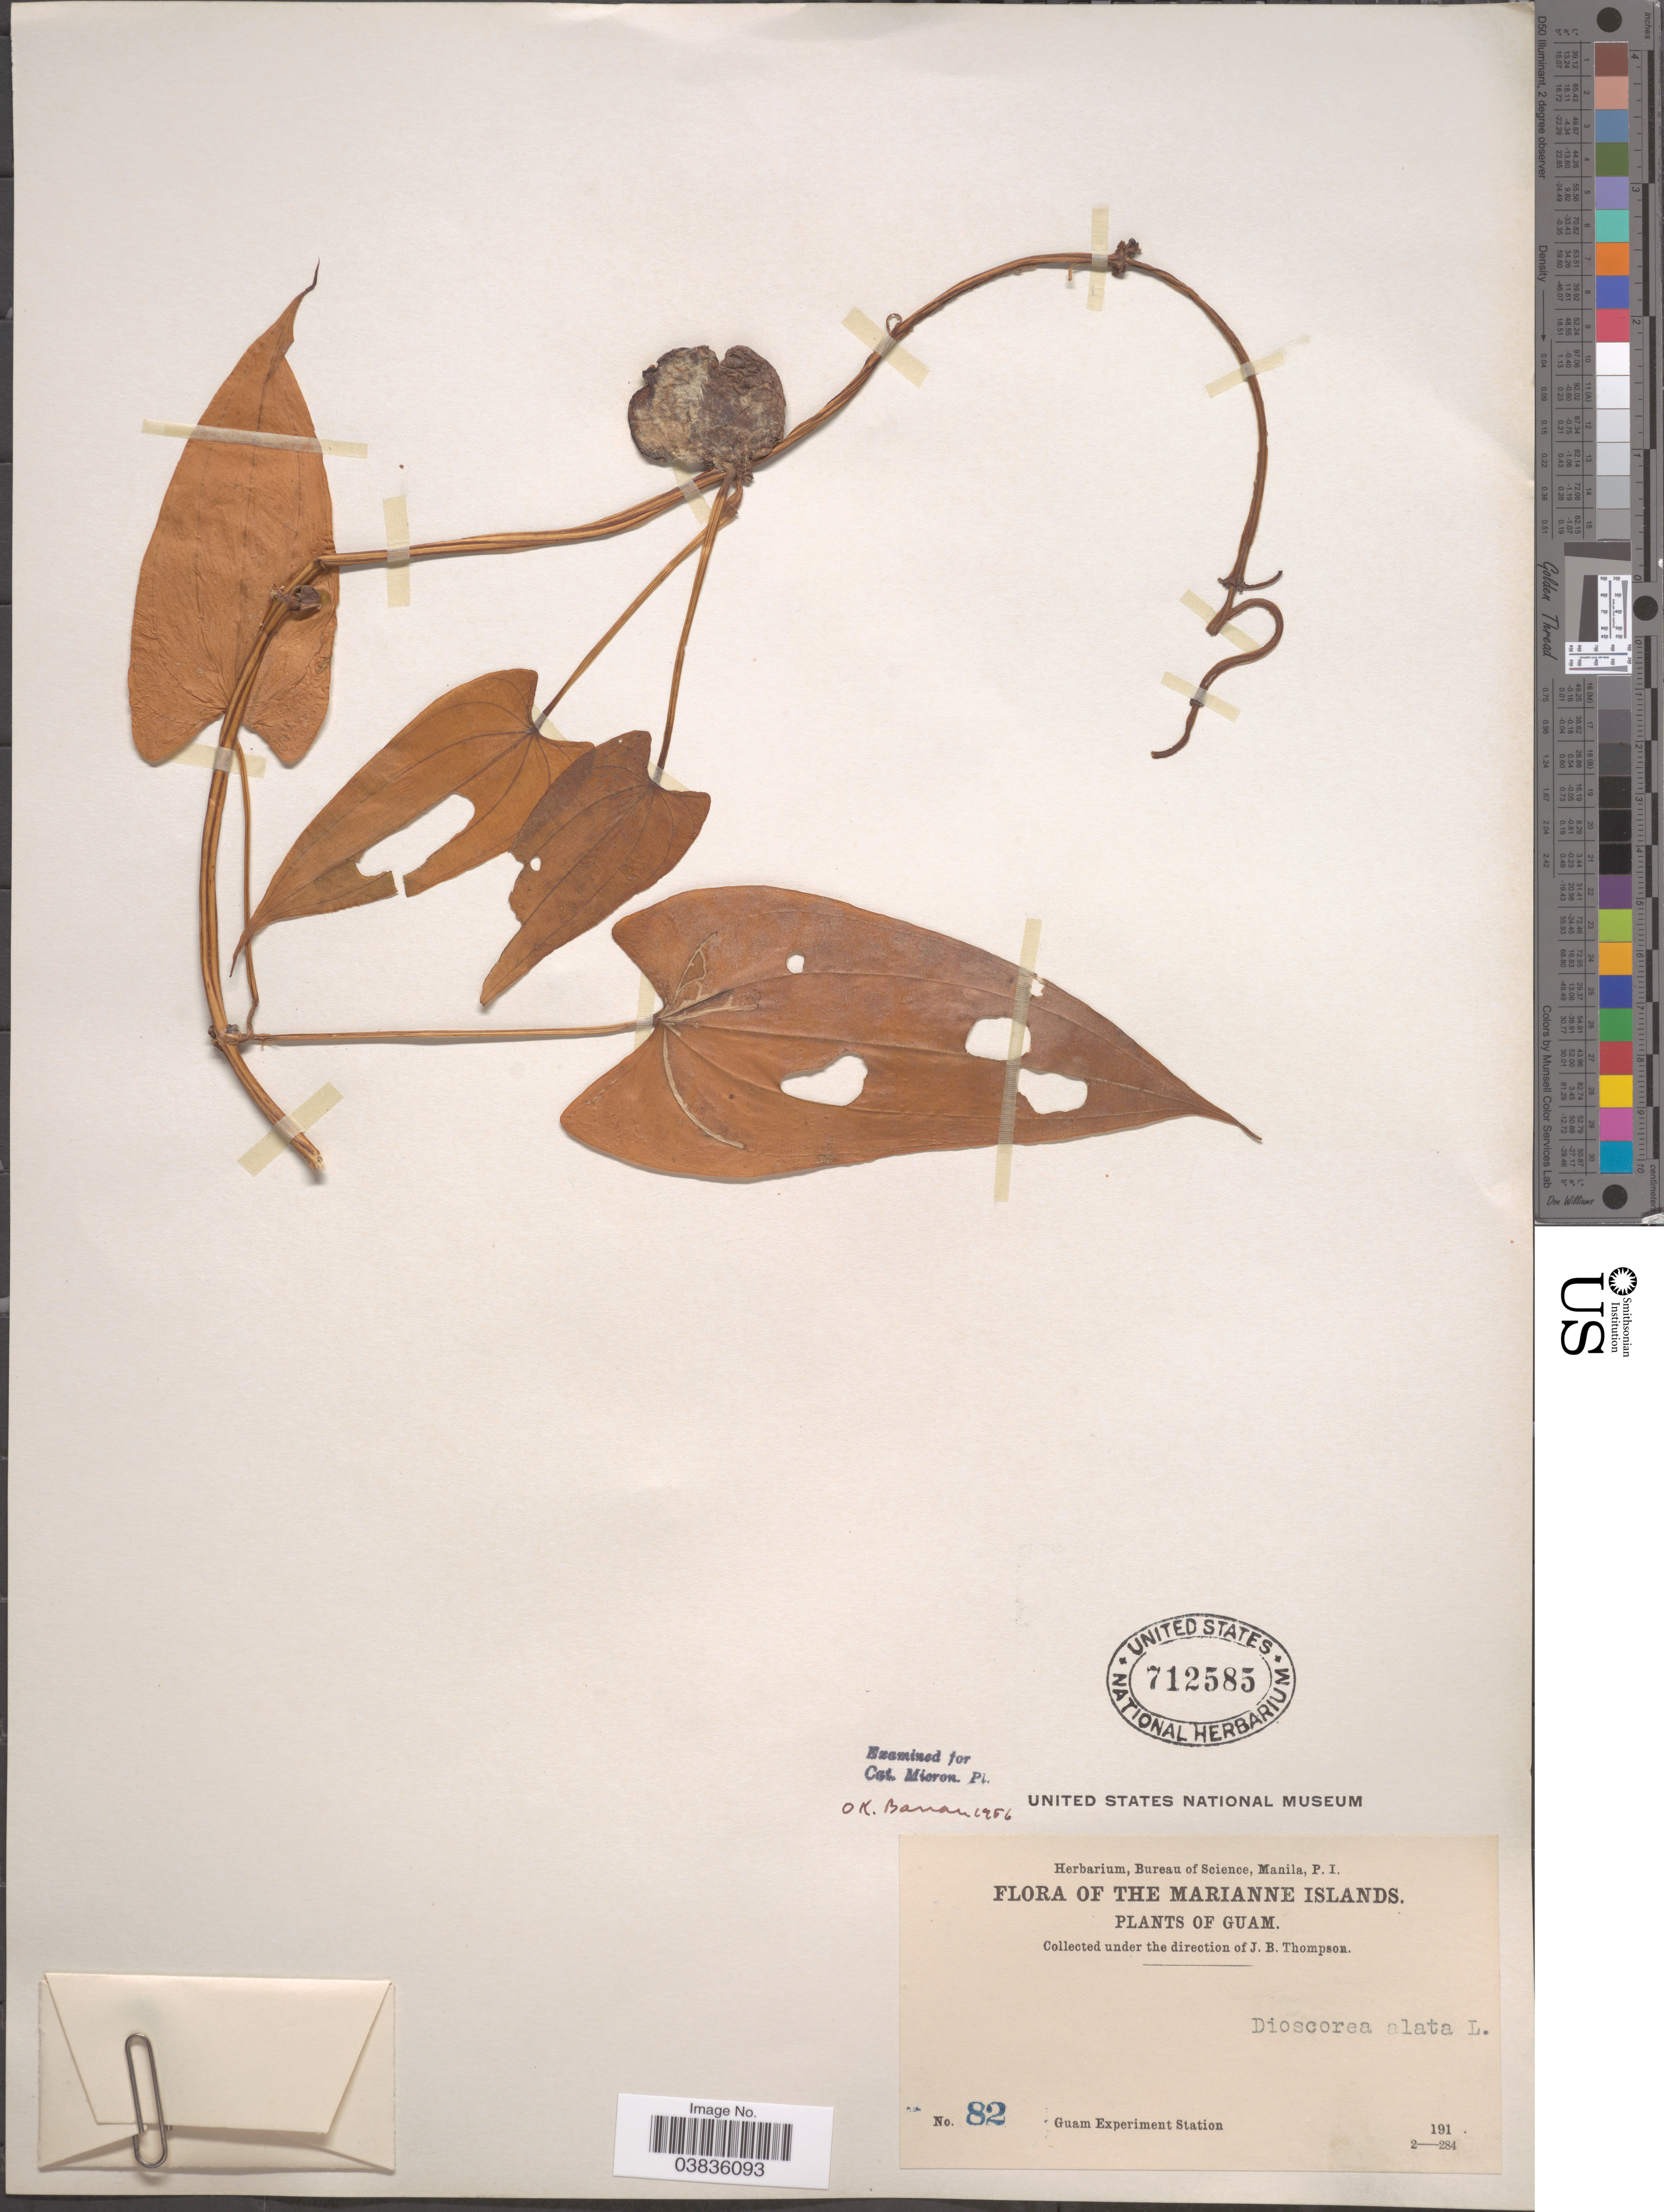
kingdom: Plantae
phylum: Tracheophyta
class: Liliopsida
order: Dioscoreales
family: Dioscoreaceae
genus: Dioscorea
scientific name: Dioscorea alata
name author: L.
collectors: Guam Exp. Sta.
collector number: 82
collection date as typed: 191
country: Guam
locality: The Marianne Islands.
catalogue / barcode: US 712585